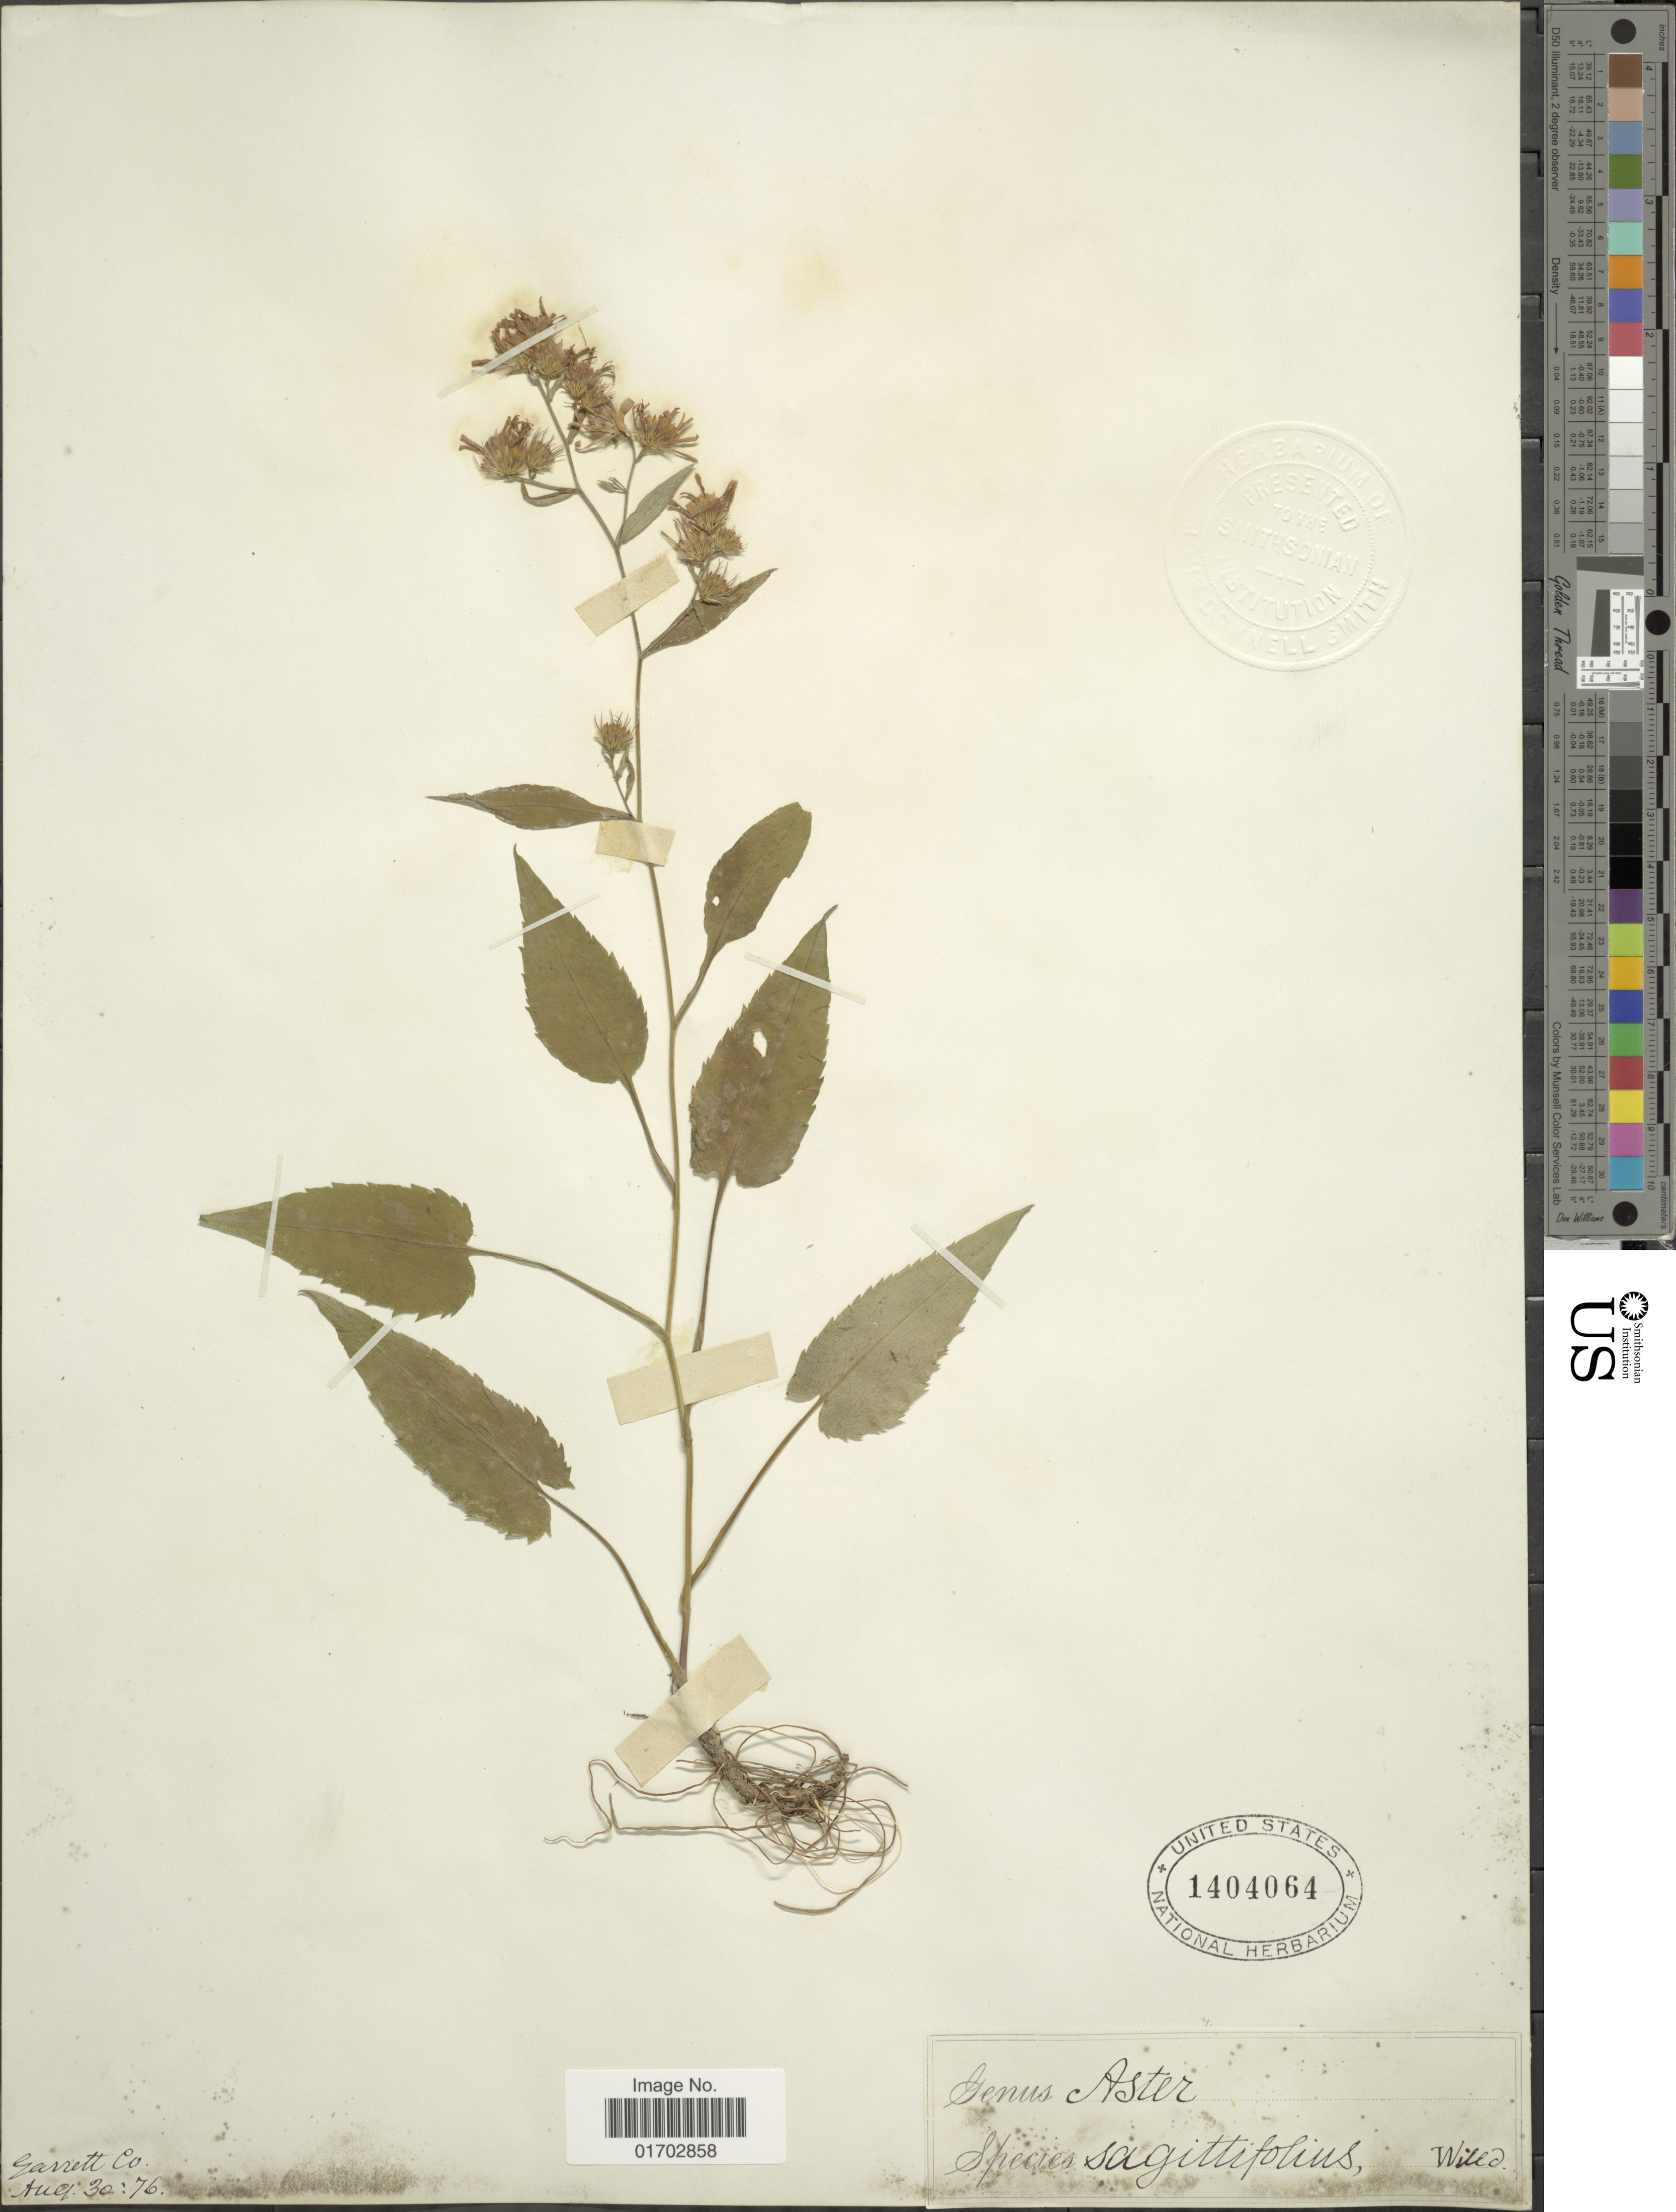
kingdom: Plantae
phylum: Tracheophyta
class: Magnoliopsida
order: Asterales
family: Asteraceae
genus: Symphyotrichum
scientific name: Symphyotrichum sagittifolium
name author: (Wedem. ex Willd.) G.L. Nesom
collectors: J. Donnell Smith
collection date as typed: Transcribed d/m/y: 30/8/76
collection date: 1876-08-30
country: United States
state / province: Maryland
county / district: Garrett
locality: Garrett Co.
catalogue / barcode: US 1404064